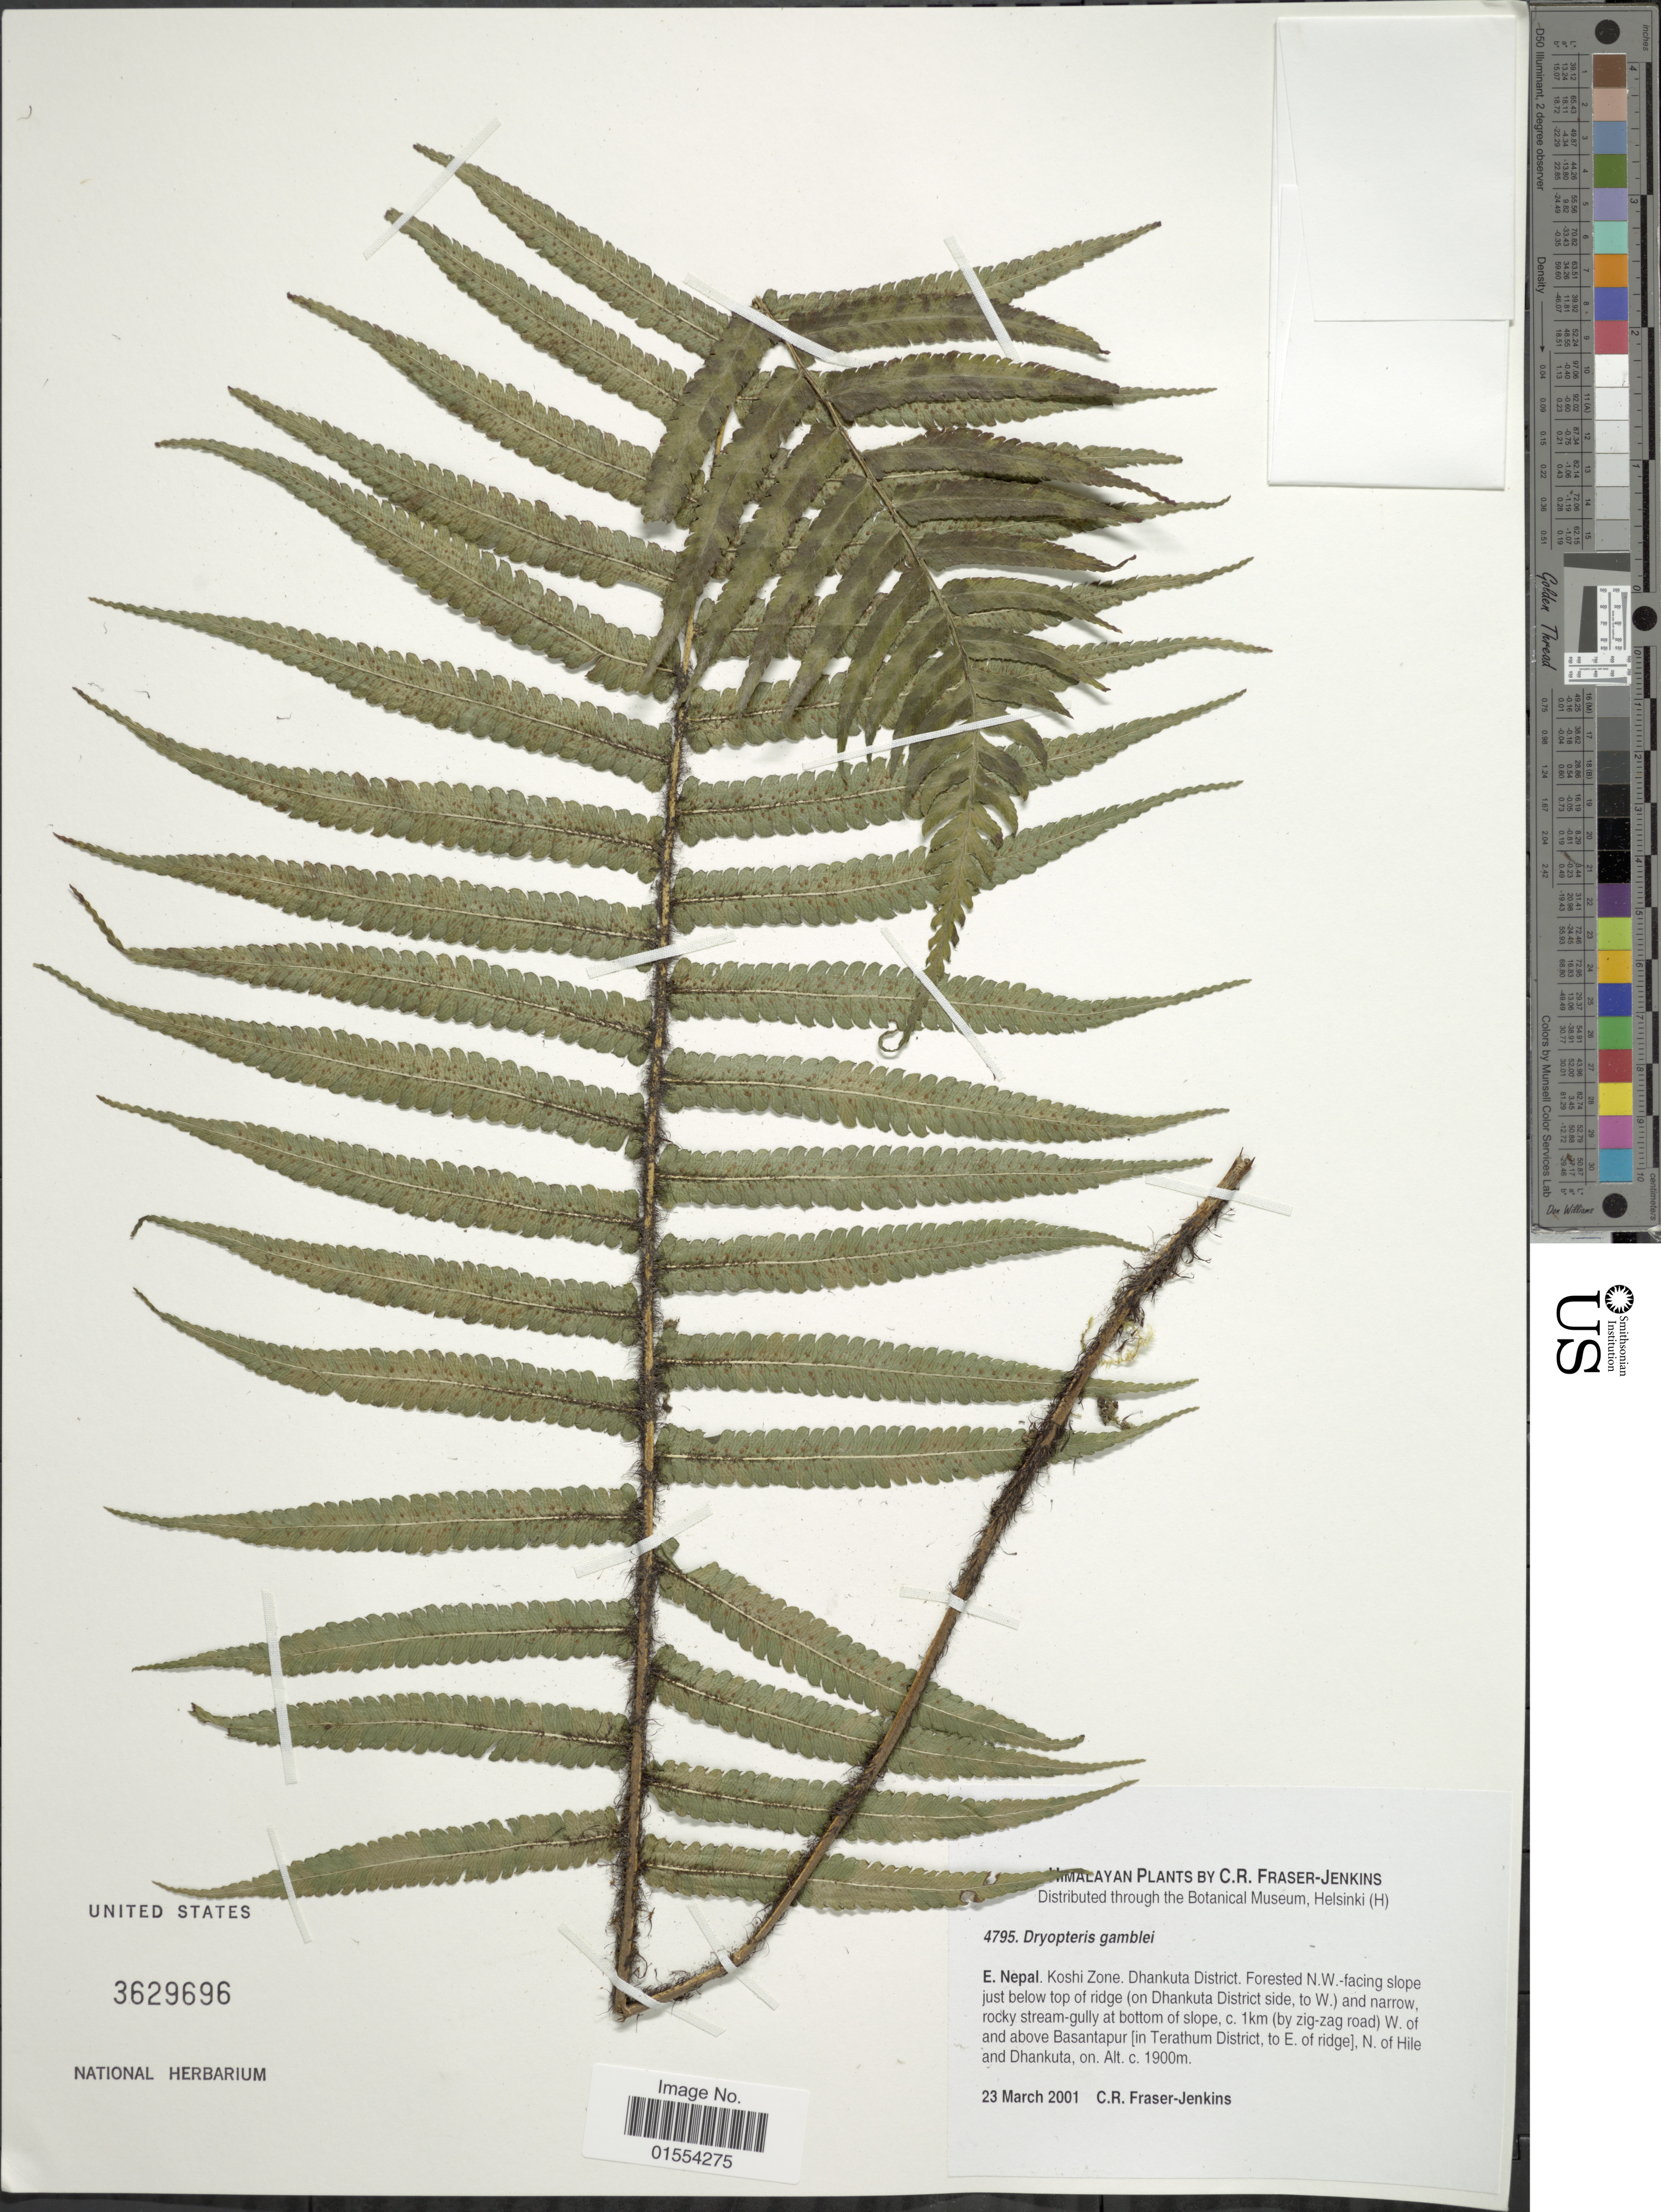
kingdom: Plantae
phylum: Tracheophyta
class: Polypodiopsida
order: Polypodiales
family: Dryopteridaceae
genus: Dryopteris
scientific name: Dryopteris gamblei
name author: (C. Hope) C. Chr.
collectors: C. R. Fraser-Jenkins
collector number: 4795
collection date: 2001-03-23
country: Nepal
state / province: Kosi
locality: E. Nepal. Koshi Zone. Dhankuta District. Forested N.W. -facing slope just below top of ridge (on Dhankuta District side , to W.) and narrow rocky stream-guily at bottom of slope, c 1km (by zig-zag road) W. of and above Basantapur [in Terathum District, to E. of ridge], N. of Hile and Dhankuta.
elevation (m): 1900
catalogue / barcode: US 3629696